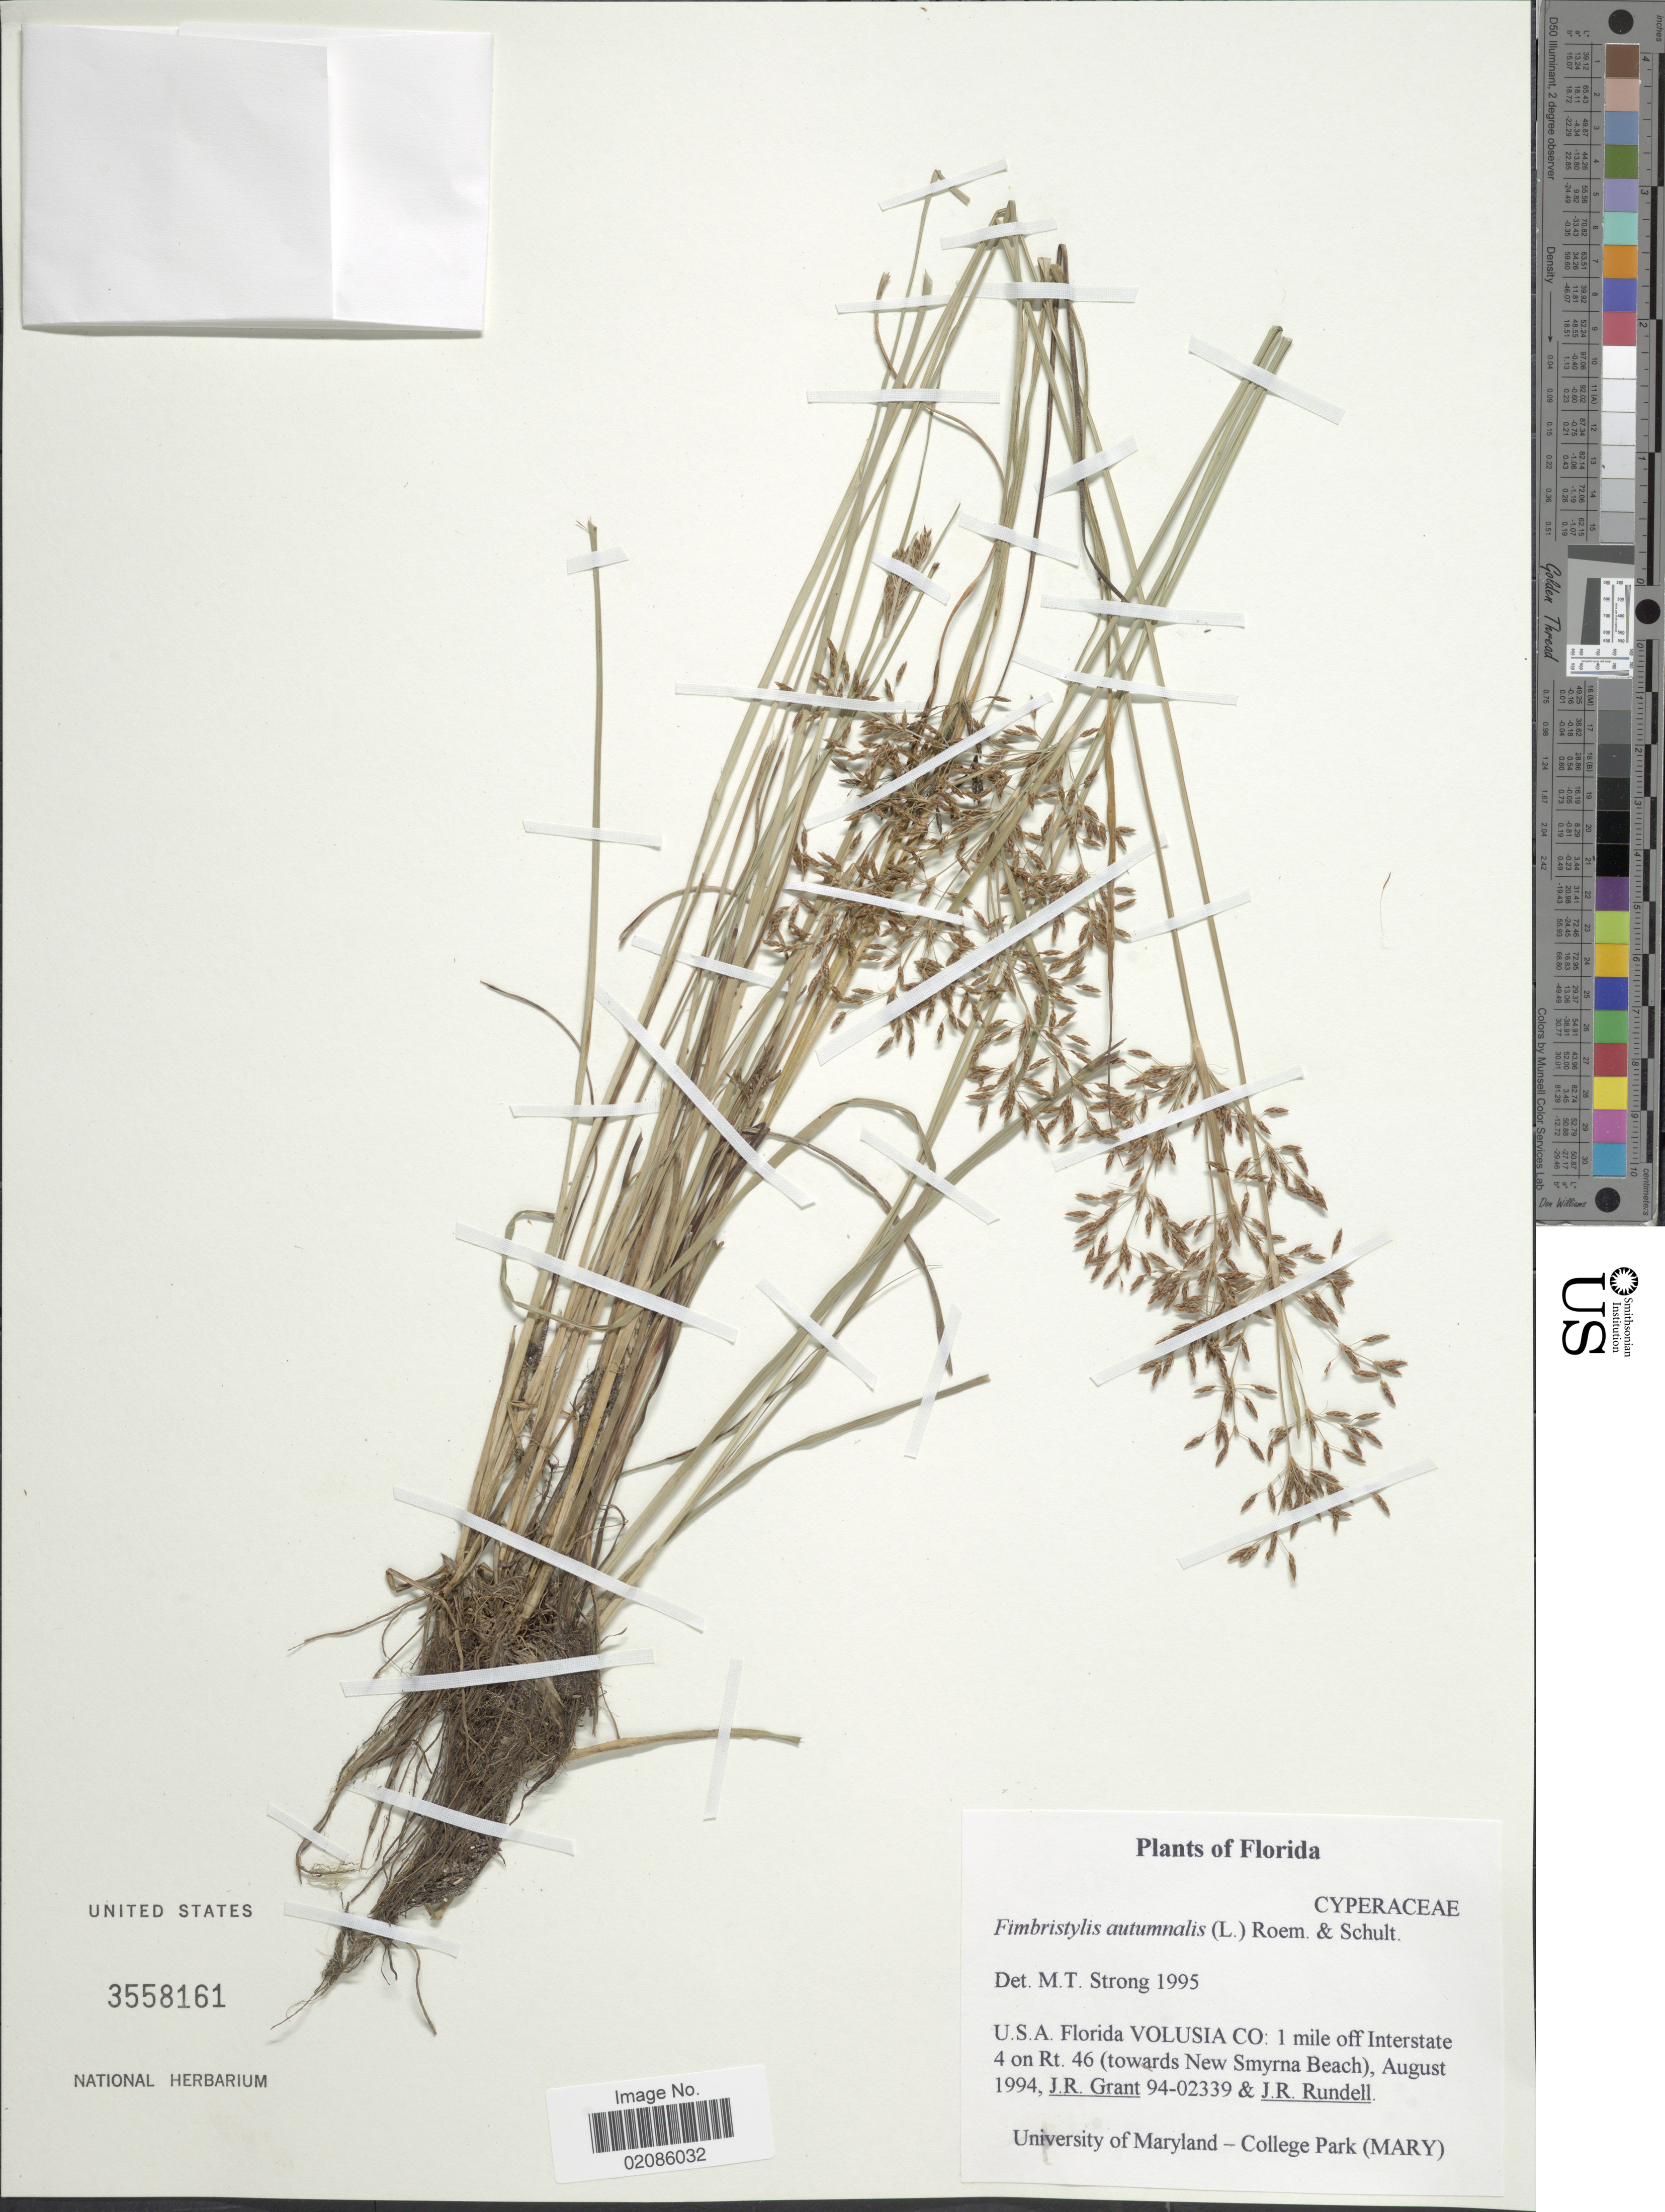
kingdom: Plantae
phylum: Tracheophyta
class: Liliopsida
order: Poales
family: Cyperaceae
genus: Fimbristylis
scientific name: Fimbristylis autumnalis (L.) Roem. & Schult.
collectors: J. Grant & J. R. Rundell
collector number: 94-02339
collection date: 1994-08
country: United States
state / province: Florida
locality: U.S.A. Florida Volusia Co.: 1 mile off Interstate 4 on Rt. 46 (towards New Smyrna Beach)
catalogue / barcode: US 3558161